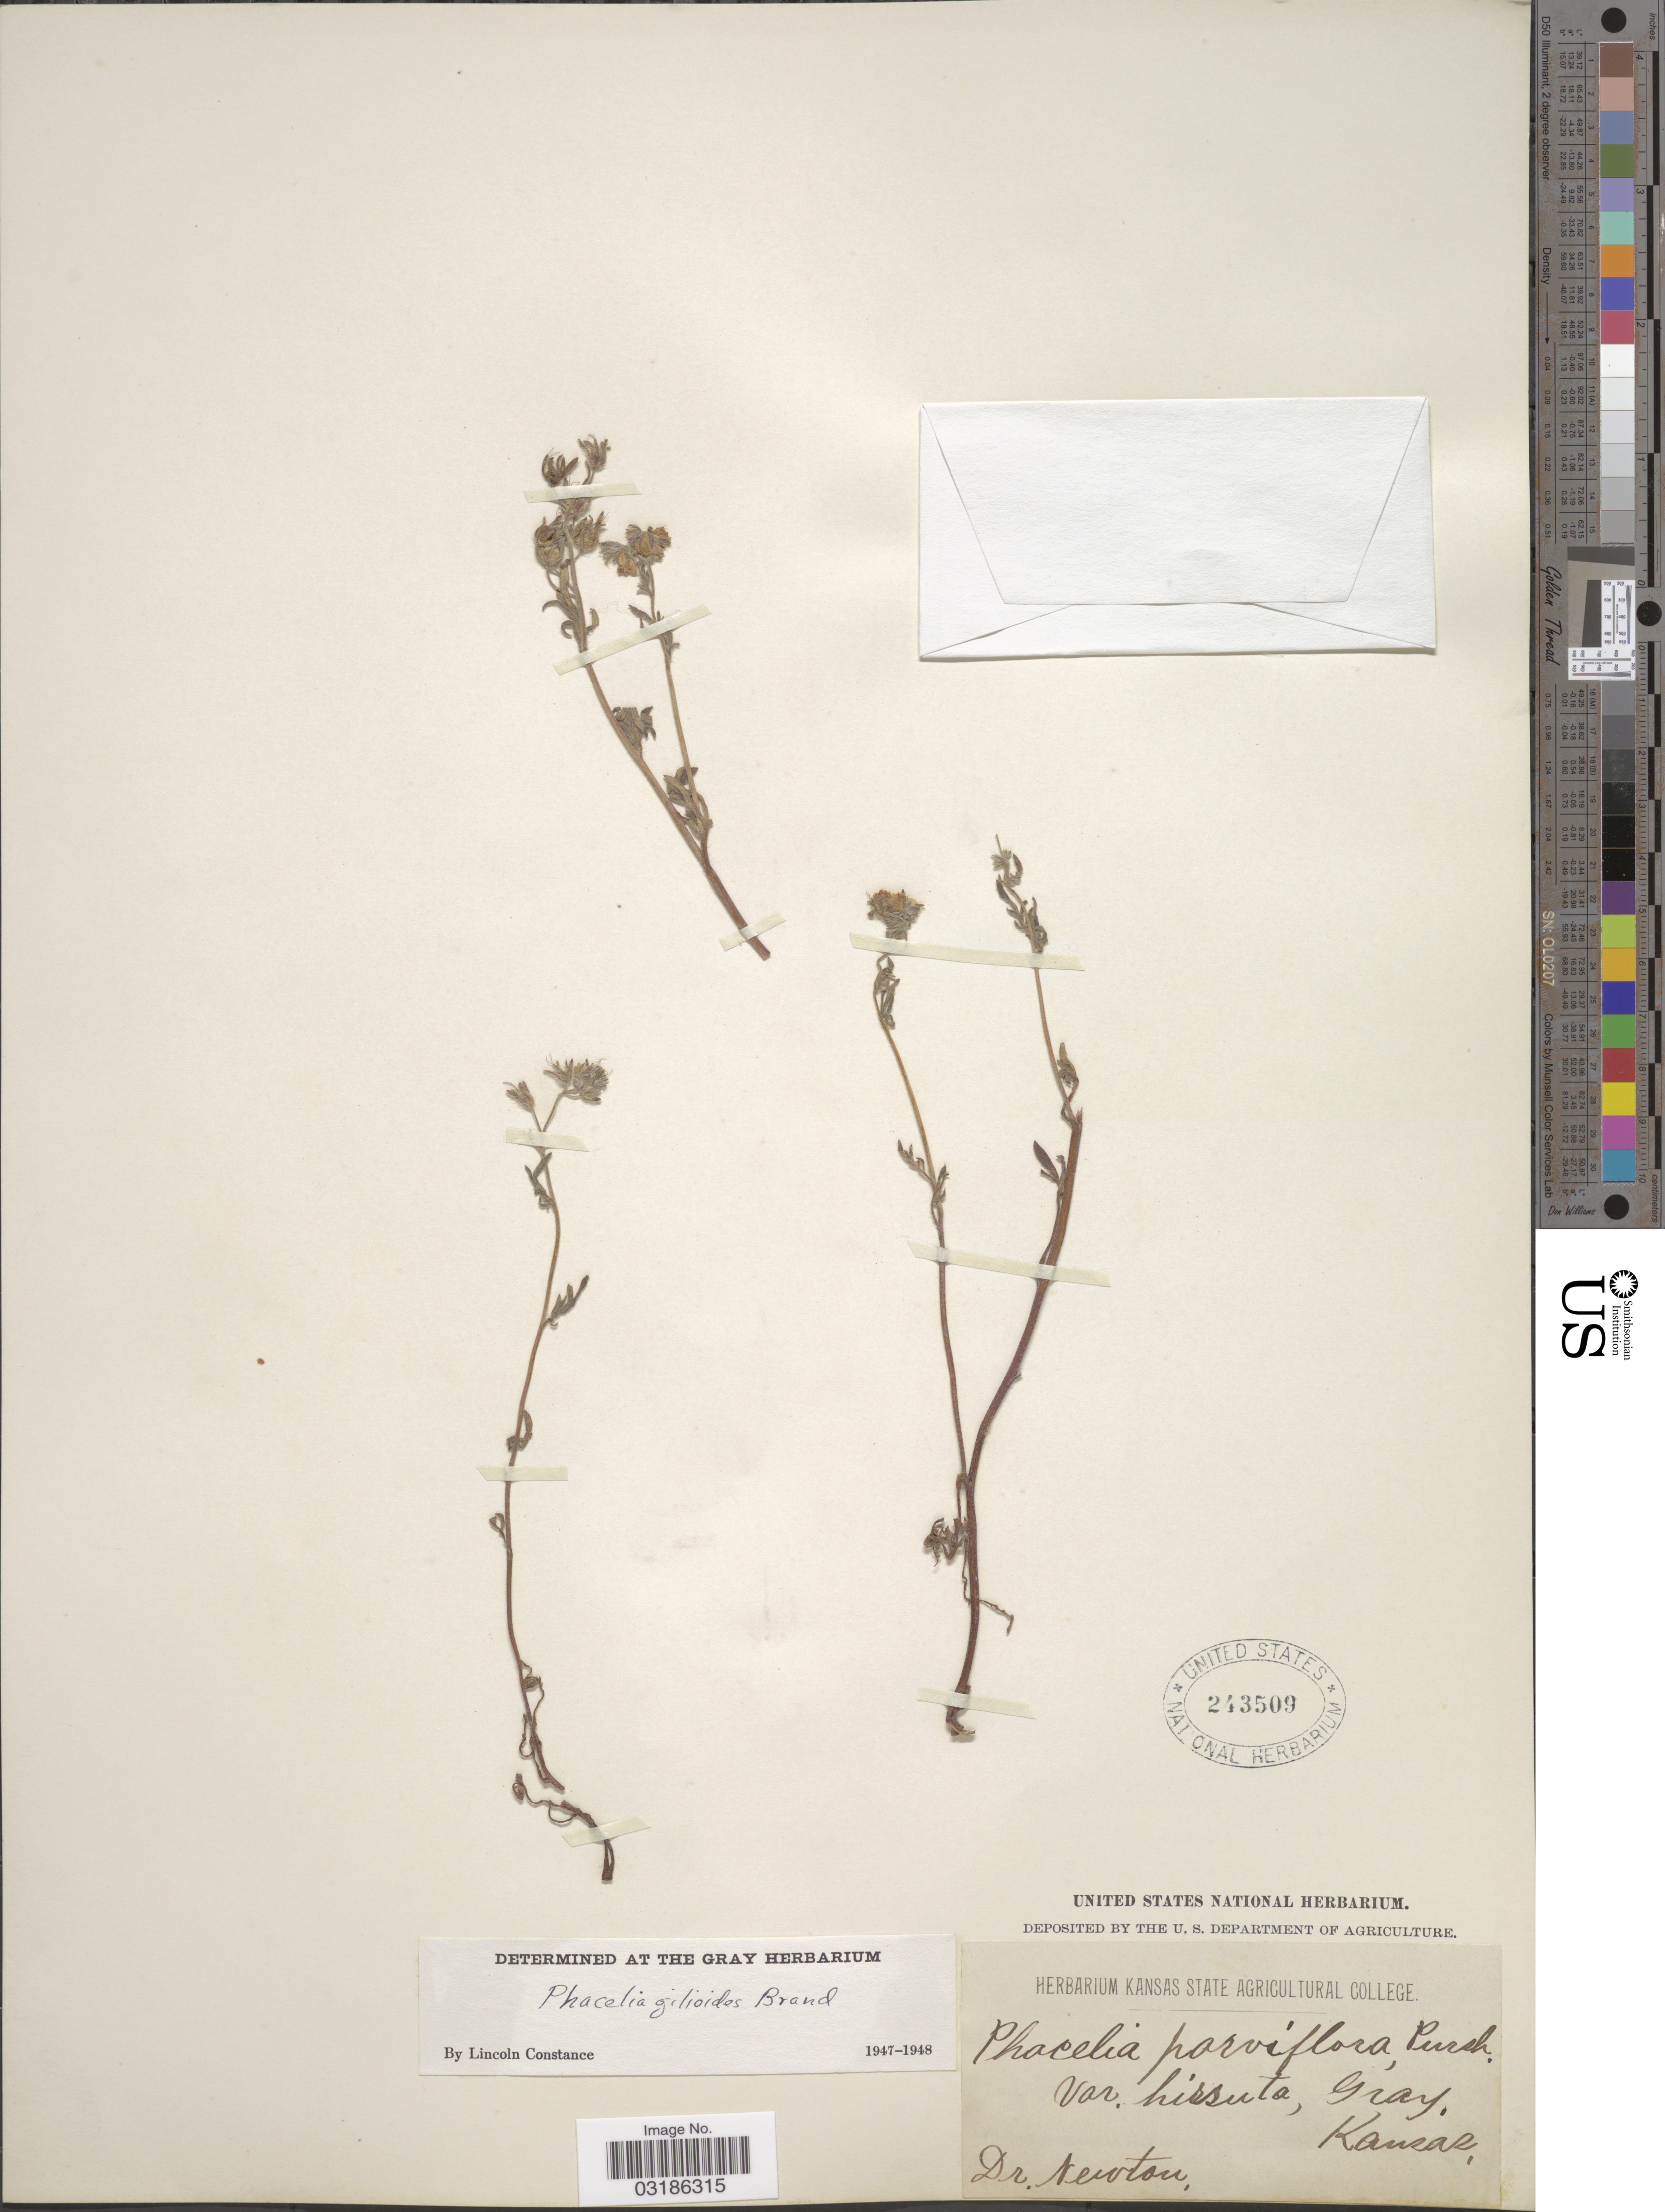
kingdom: Plantae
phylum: Tracheophyta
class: Magnoliopsida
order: Boraginales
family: Hydrophyllaceae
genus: Phacelia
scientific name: Phacelia gilioides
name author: Brand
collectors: -. Newton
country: United States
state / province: Kansas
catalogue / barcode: US 243509